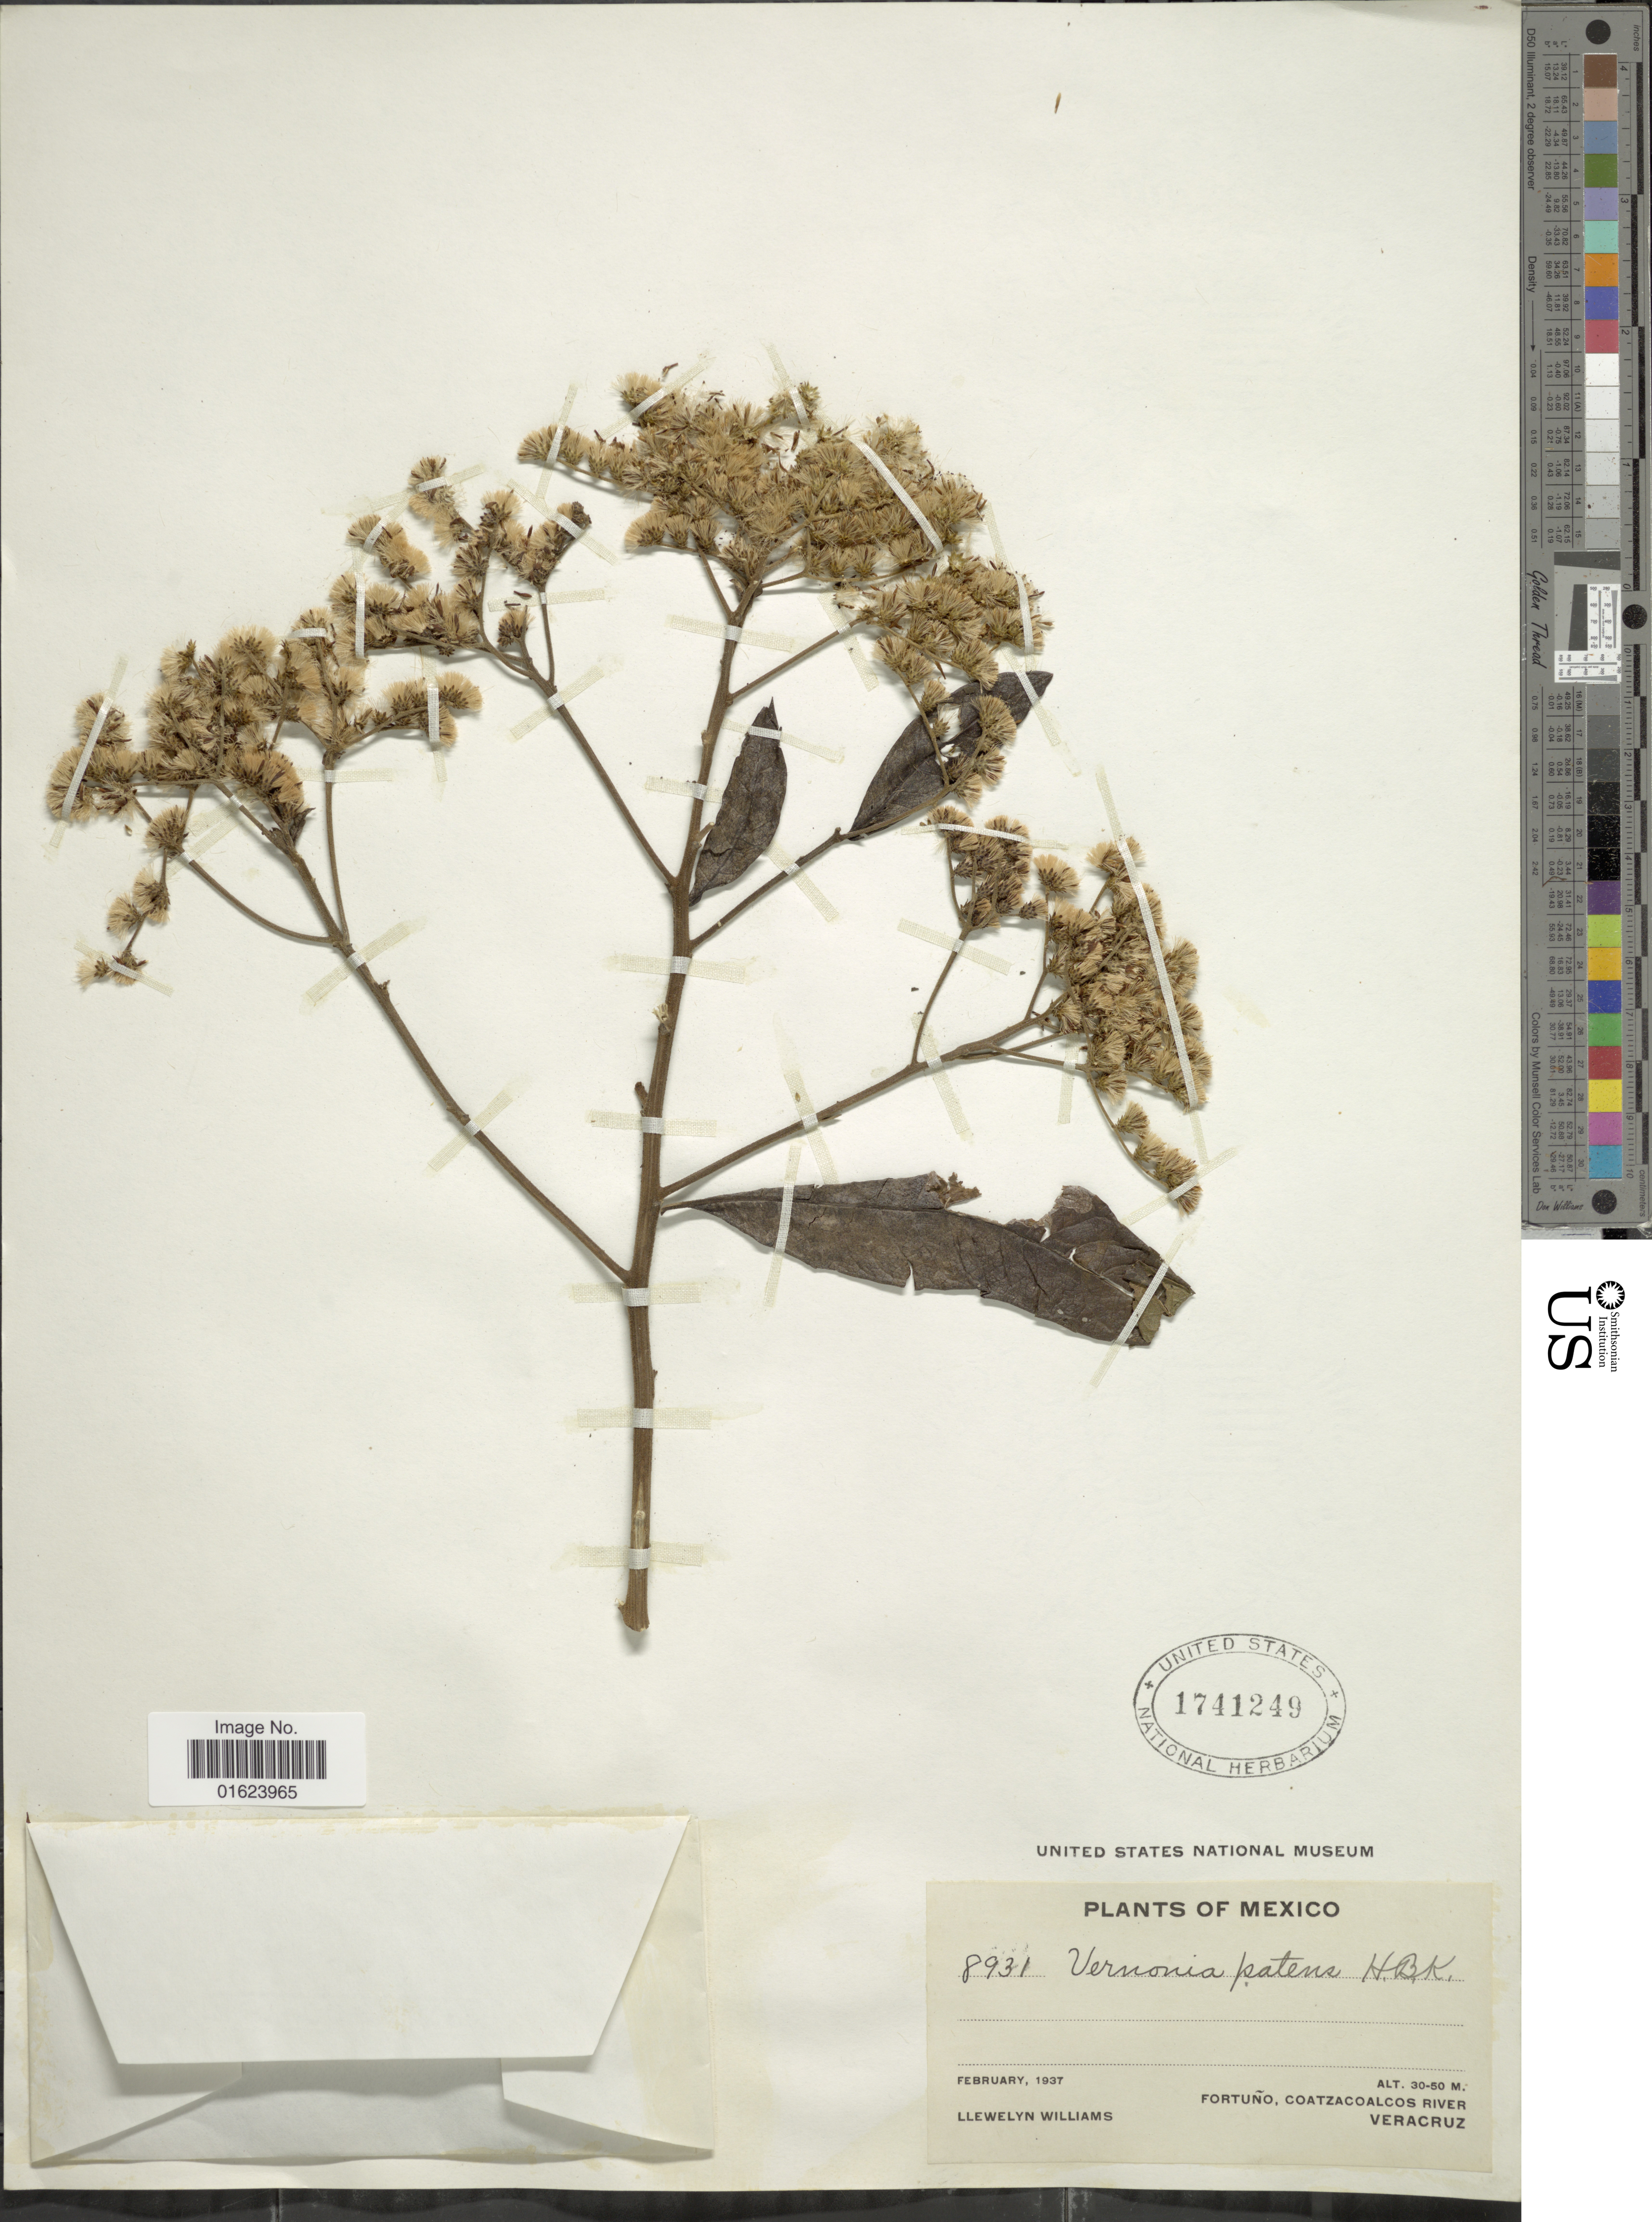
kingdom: Plantae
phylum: Tracheophyta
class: Magnoliopsida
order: Asterales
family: Asteraceae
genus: Vernonanthura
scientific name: Vernonanthura patens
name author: (Kunth) H. Rob.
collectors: Ll. Williams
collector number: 8931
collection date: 1937-02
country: Mexico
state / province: Veracruz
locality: Fortuno, Coatzacoalcos River, Veracruz.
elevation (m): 30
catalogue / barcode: US 1741249